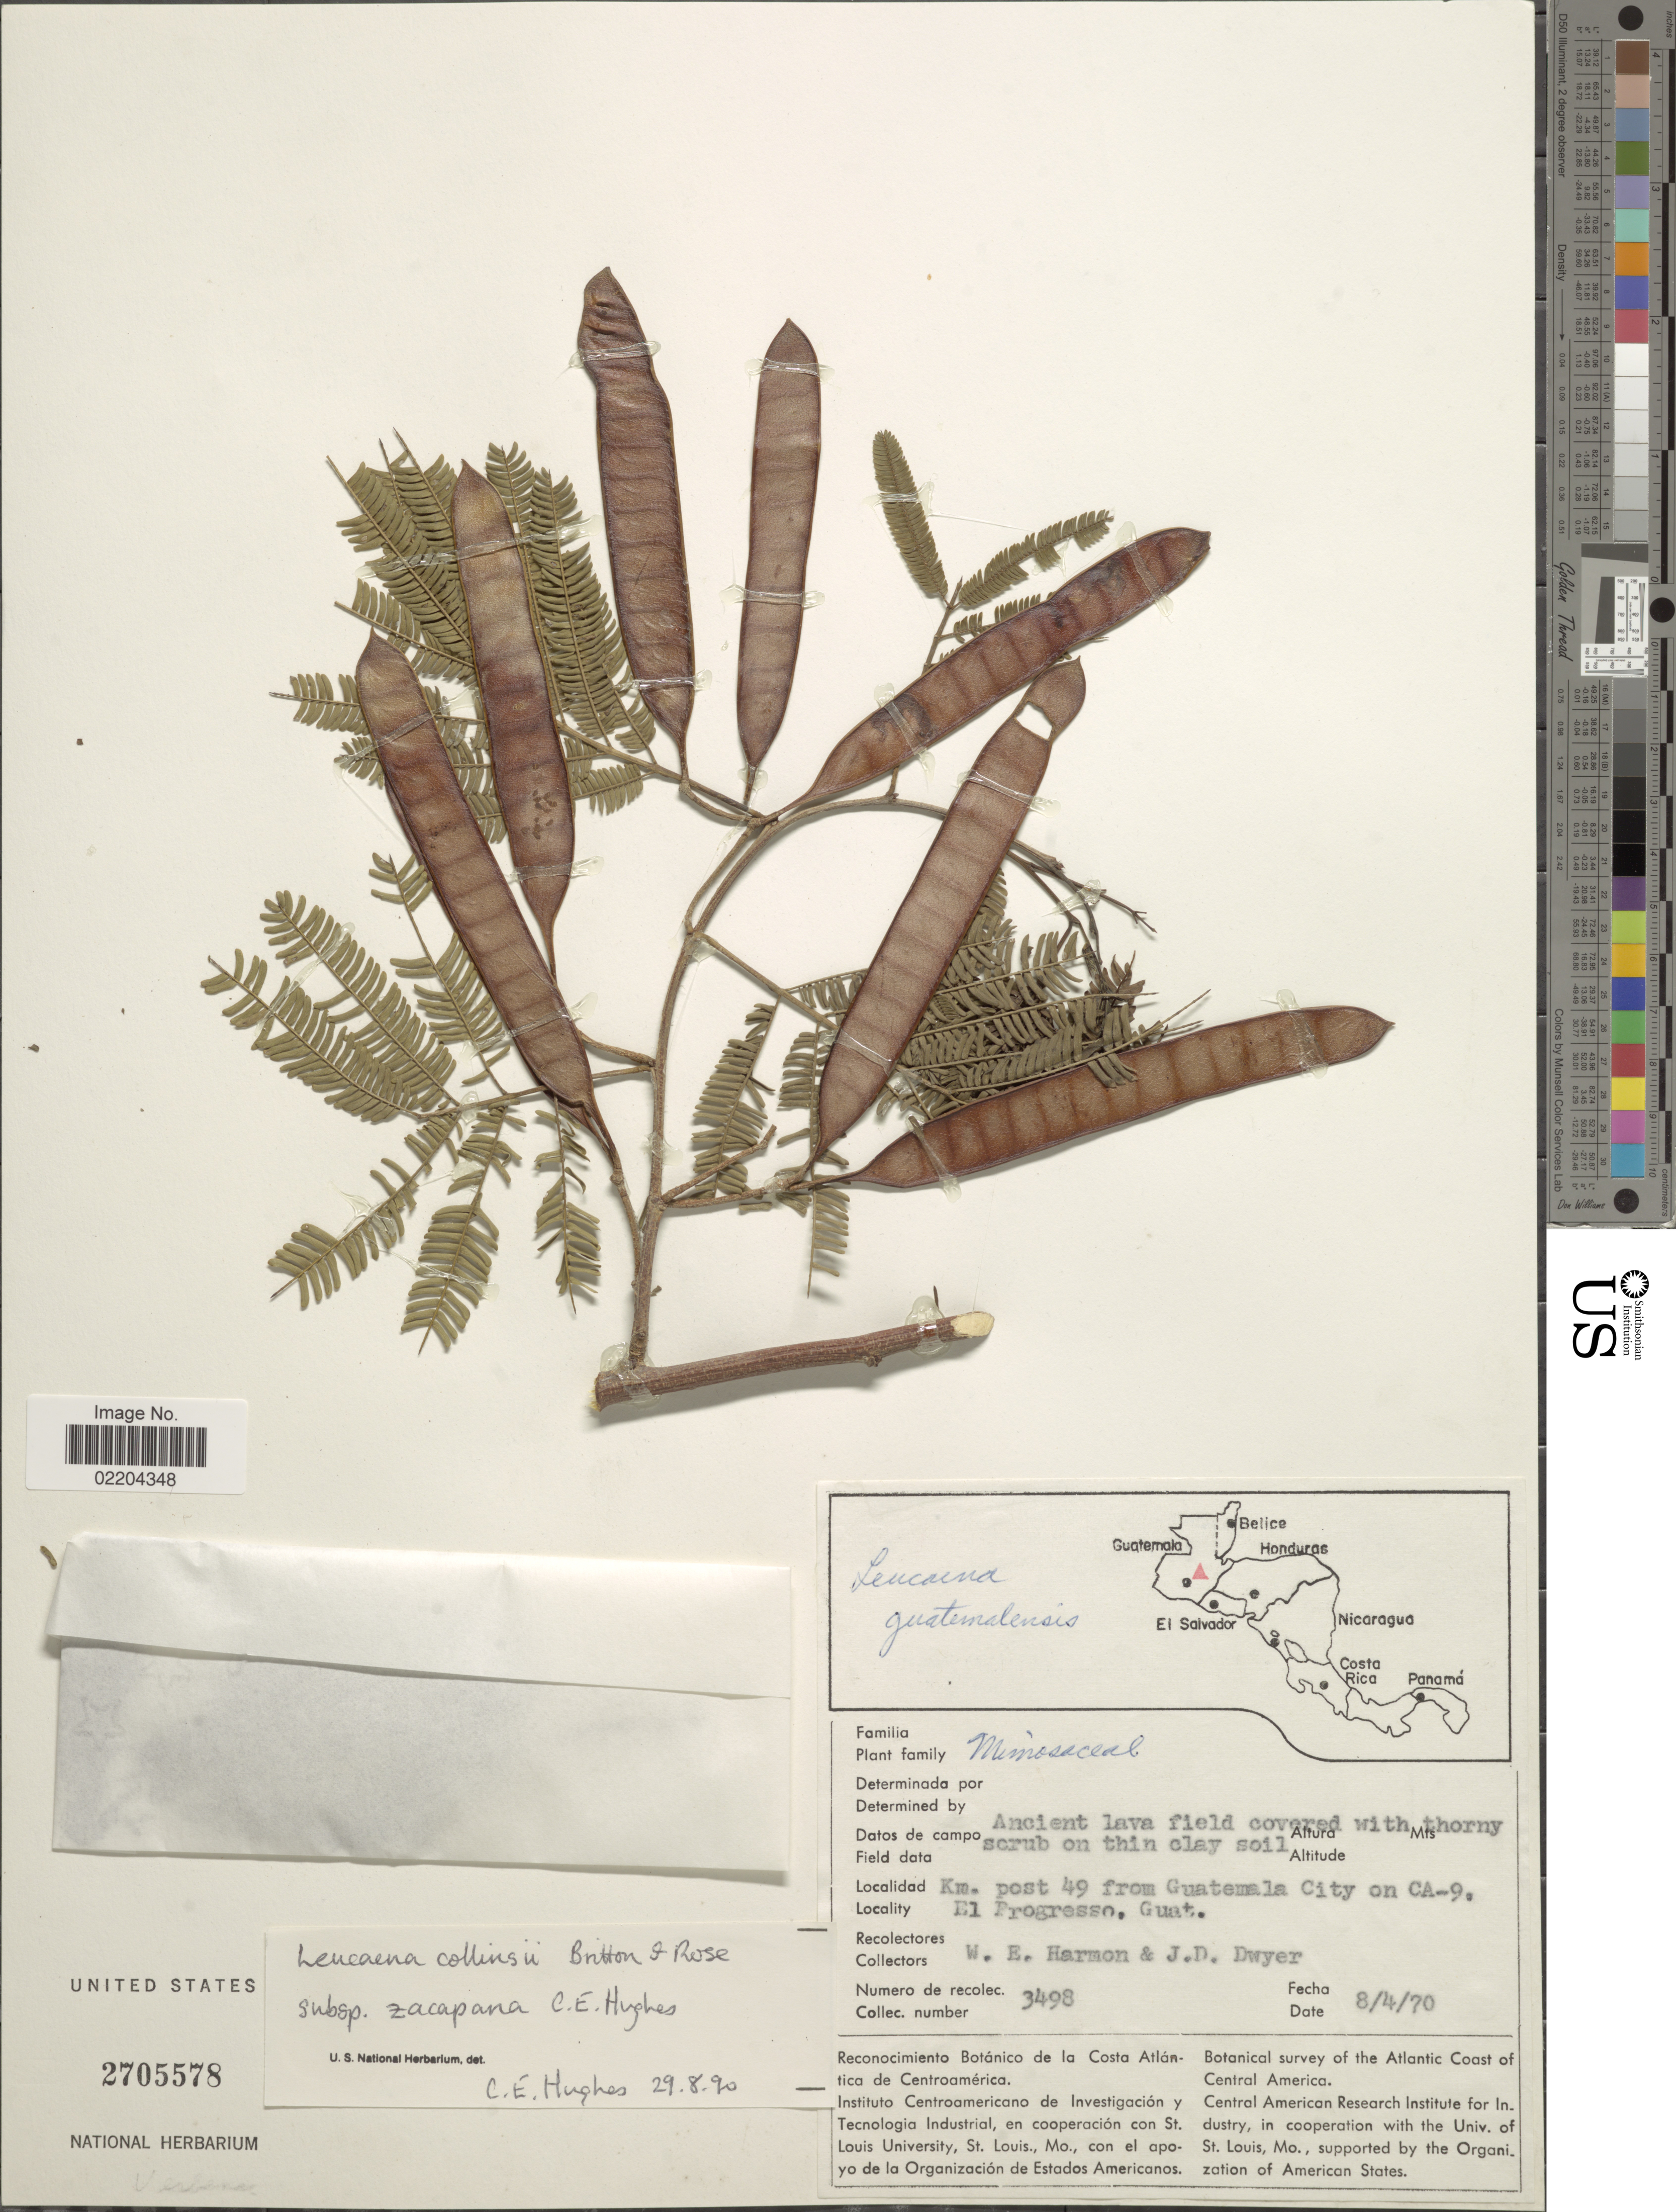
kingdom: Plantae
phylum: Tracheophyta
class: Magnoliopsida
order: Fabales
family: Fabaceae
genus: Leucaena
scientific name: Leucaena collinsii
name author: Britton & Rose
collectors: W. E. Harmon & J. D. Dwyer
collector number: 3498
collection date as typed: Transcribed d/m/y: 8/4/70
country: Guatemala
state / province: El Progreso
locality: Km. post 49 from Guatemala City on CA-9 El Progresso, Guat.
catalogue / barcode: US 2705578